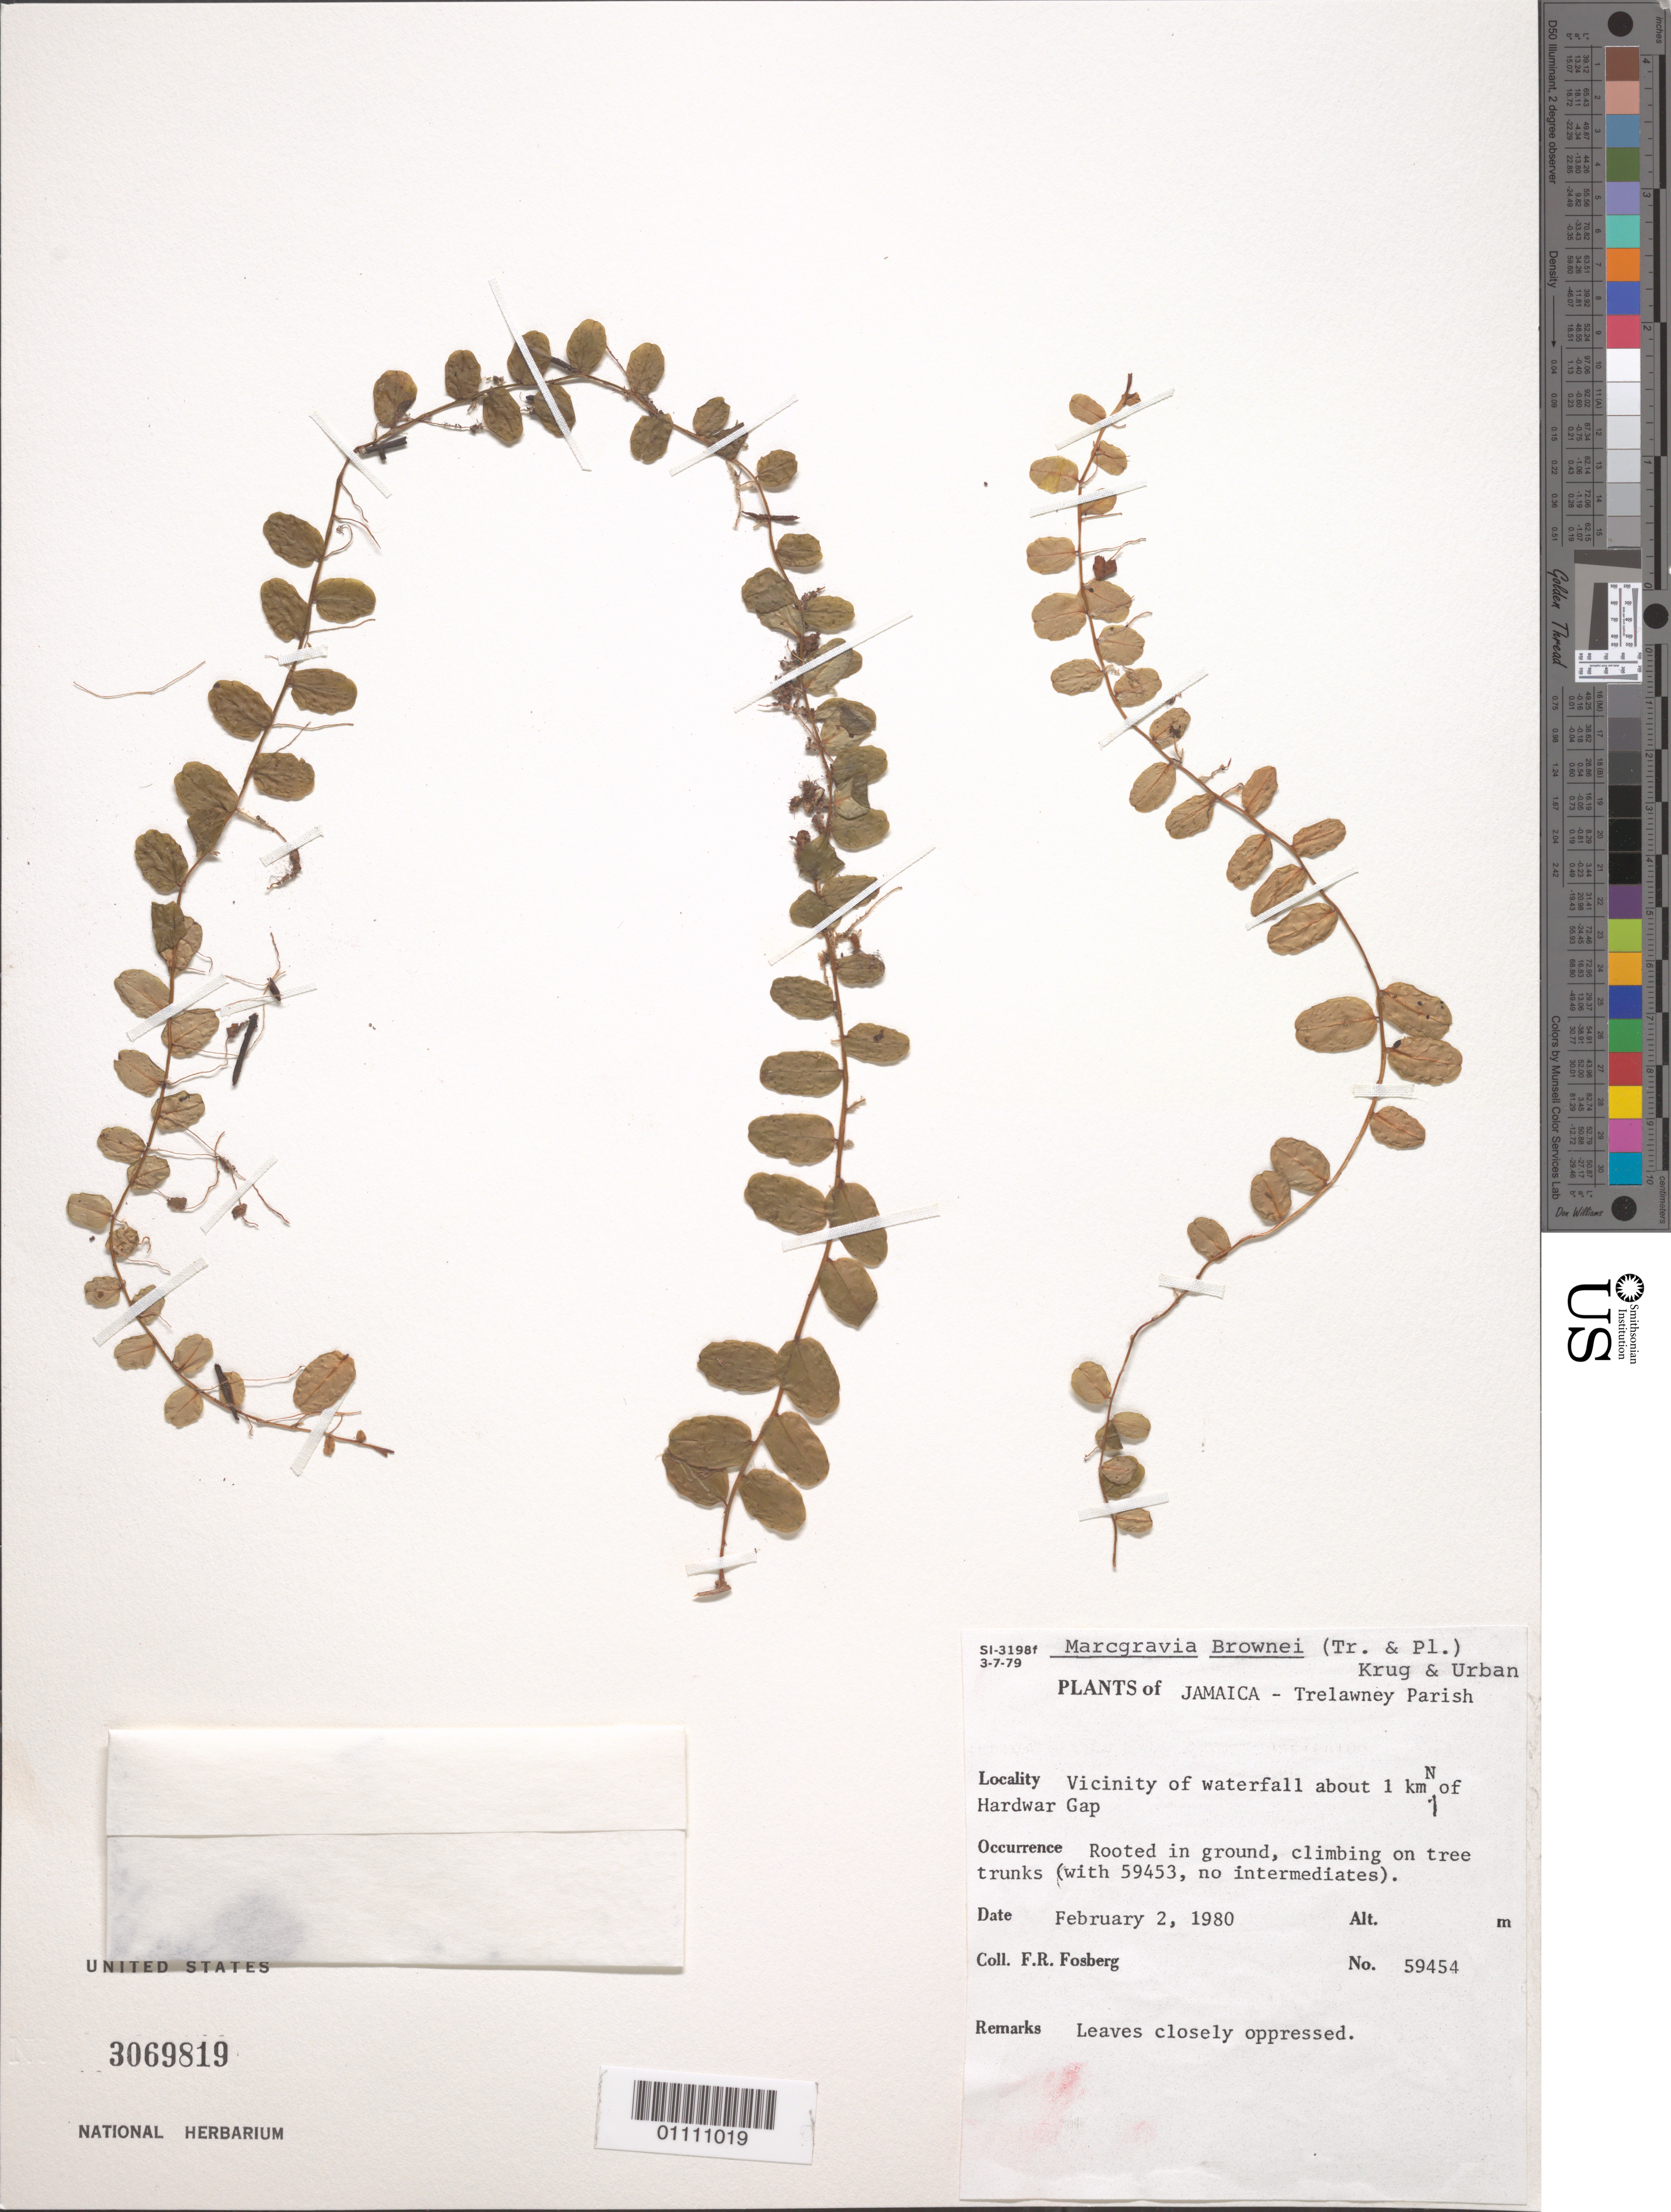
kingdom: Plantae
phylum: Tracheophyta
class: Magnoliopsida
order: Ericales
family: Marcgraviaceae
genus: Marcgravia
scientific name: Marcgravia brownei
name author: (Triana & Planch.) Krug & Urb.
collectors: F. R. Fosberg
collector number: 59454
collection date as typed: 02 Feb 1980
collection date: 1980-02-02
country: Jamaica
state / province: Portland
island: Jamaica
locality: Vicinity of waterfall, about 1 km north of Hardware Gap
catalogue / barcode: US 3069819